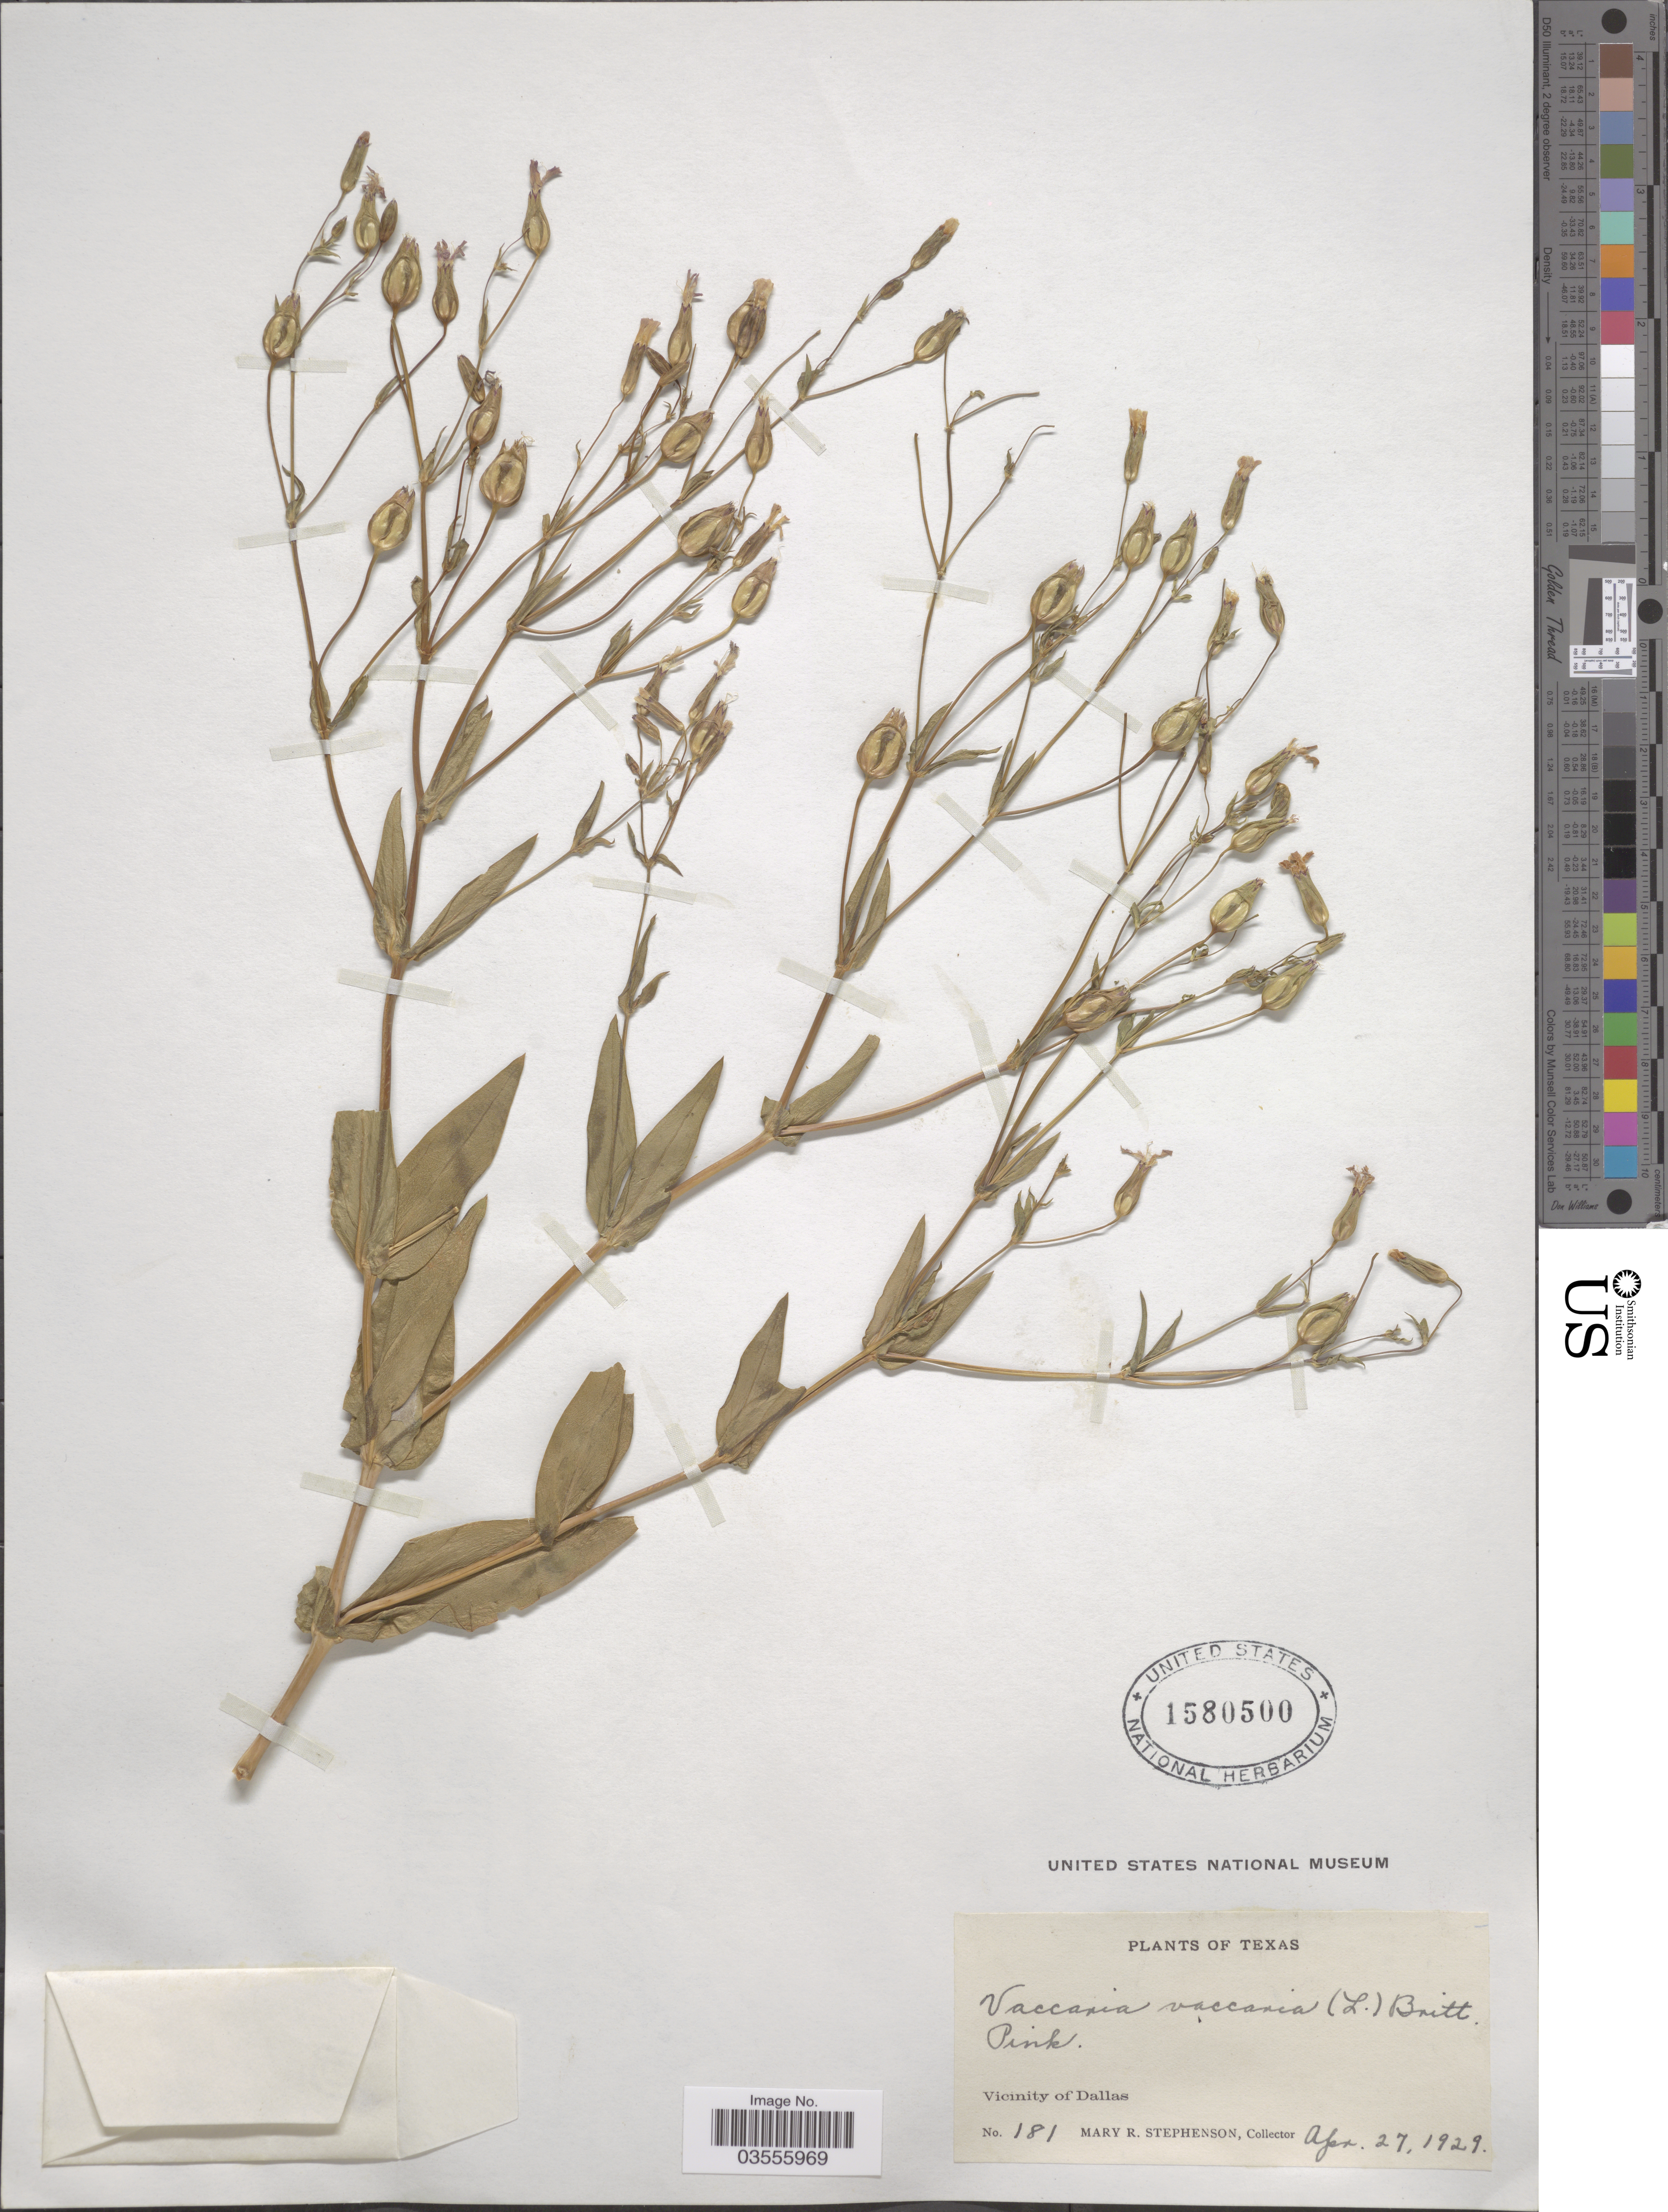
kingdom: Plantae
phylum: Tracheophyta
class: Magnoliopsida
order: Caryophyllales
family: Caryophyllaceae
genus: Vaccaria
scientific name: Vaccaria vaccaria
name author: (L.) Britton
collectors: M. Stephenson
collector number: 181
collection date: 1929-04-27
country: United States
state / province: Texas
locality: Vicinity of Dallas.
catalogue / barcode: US 1580500